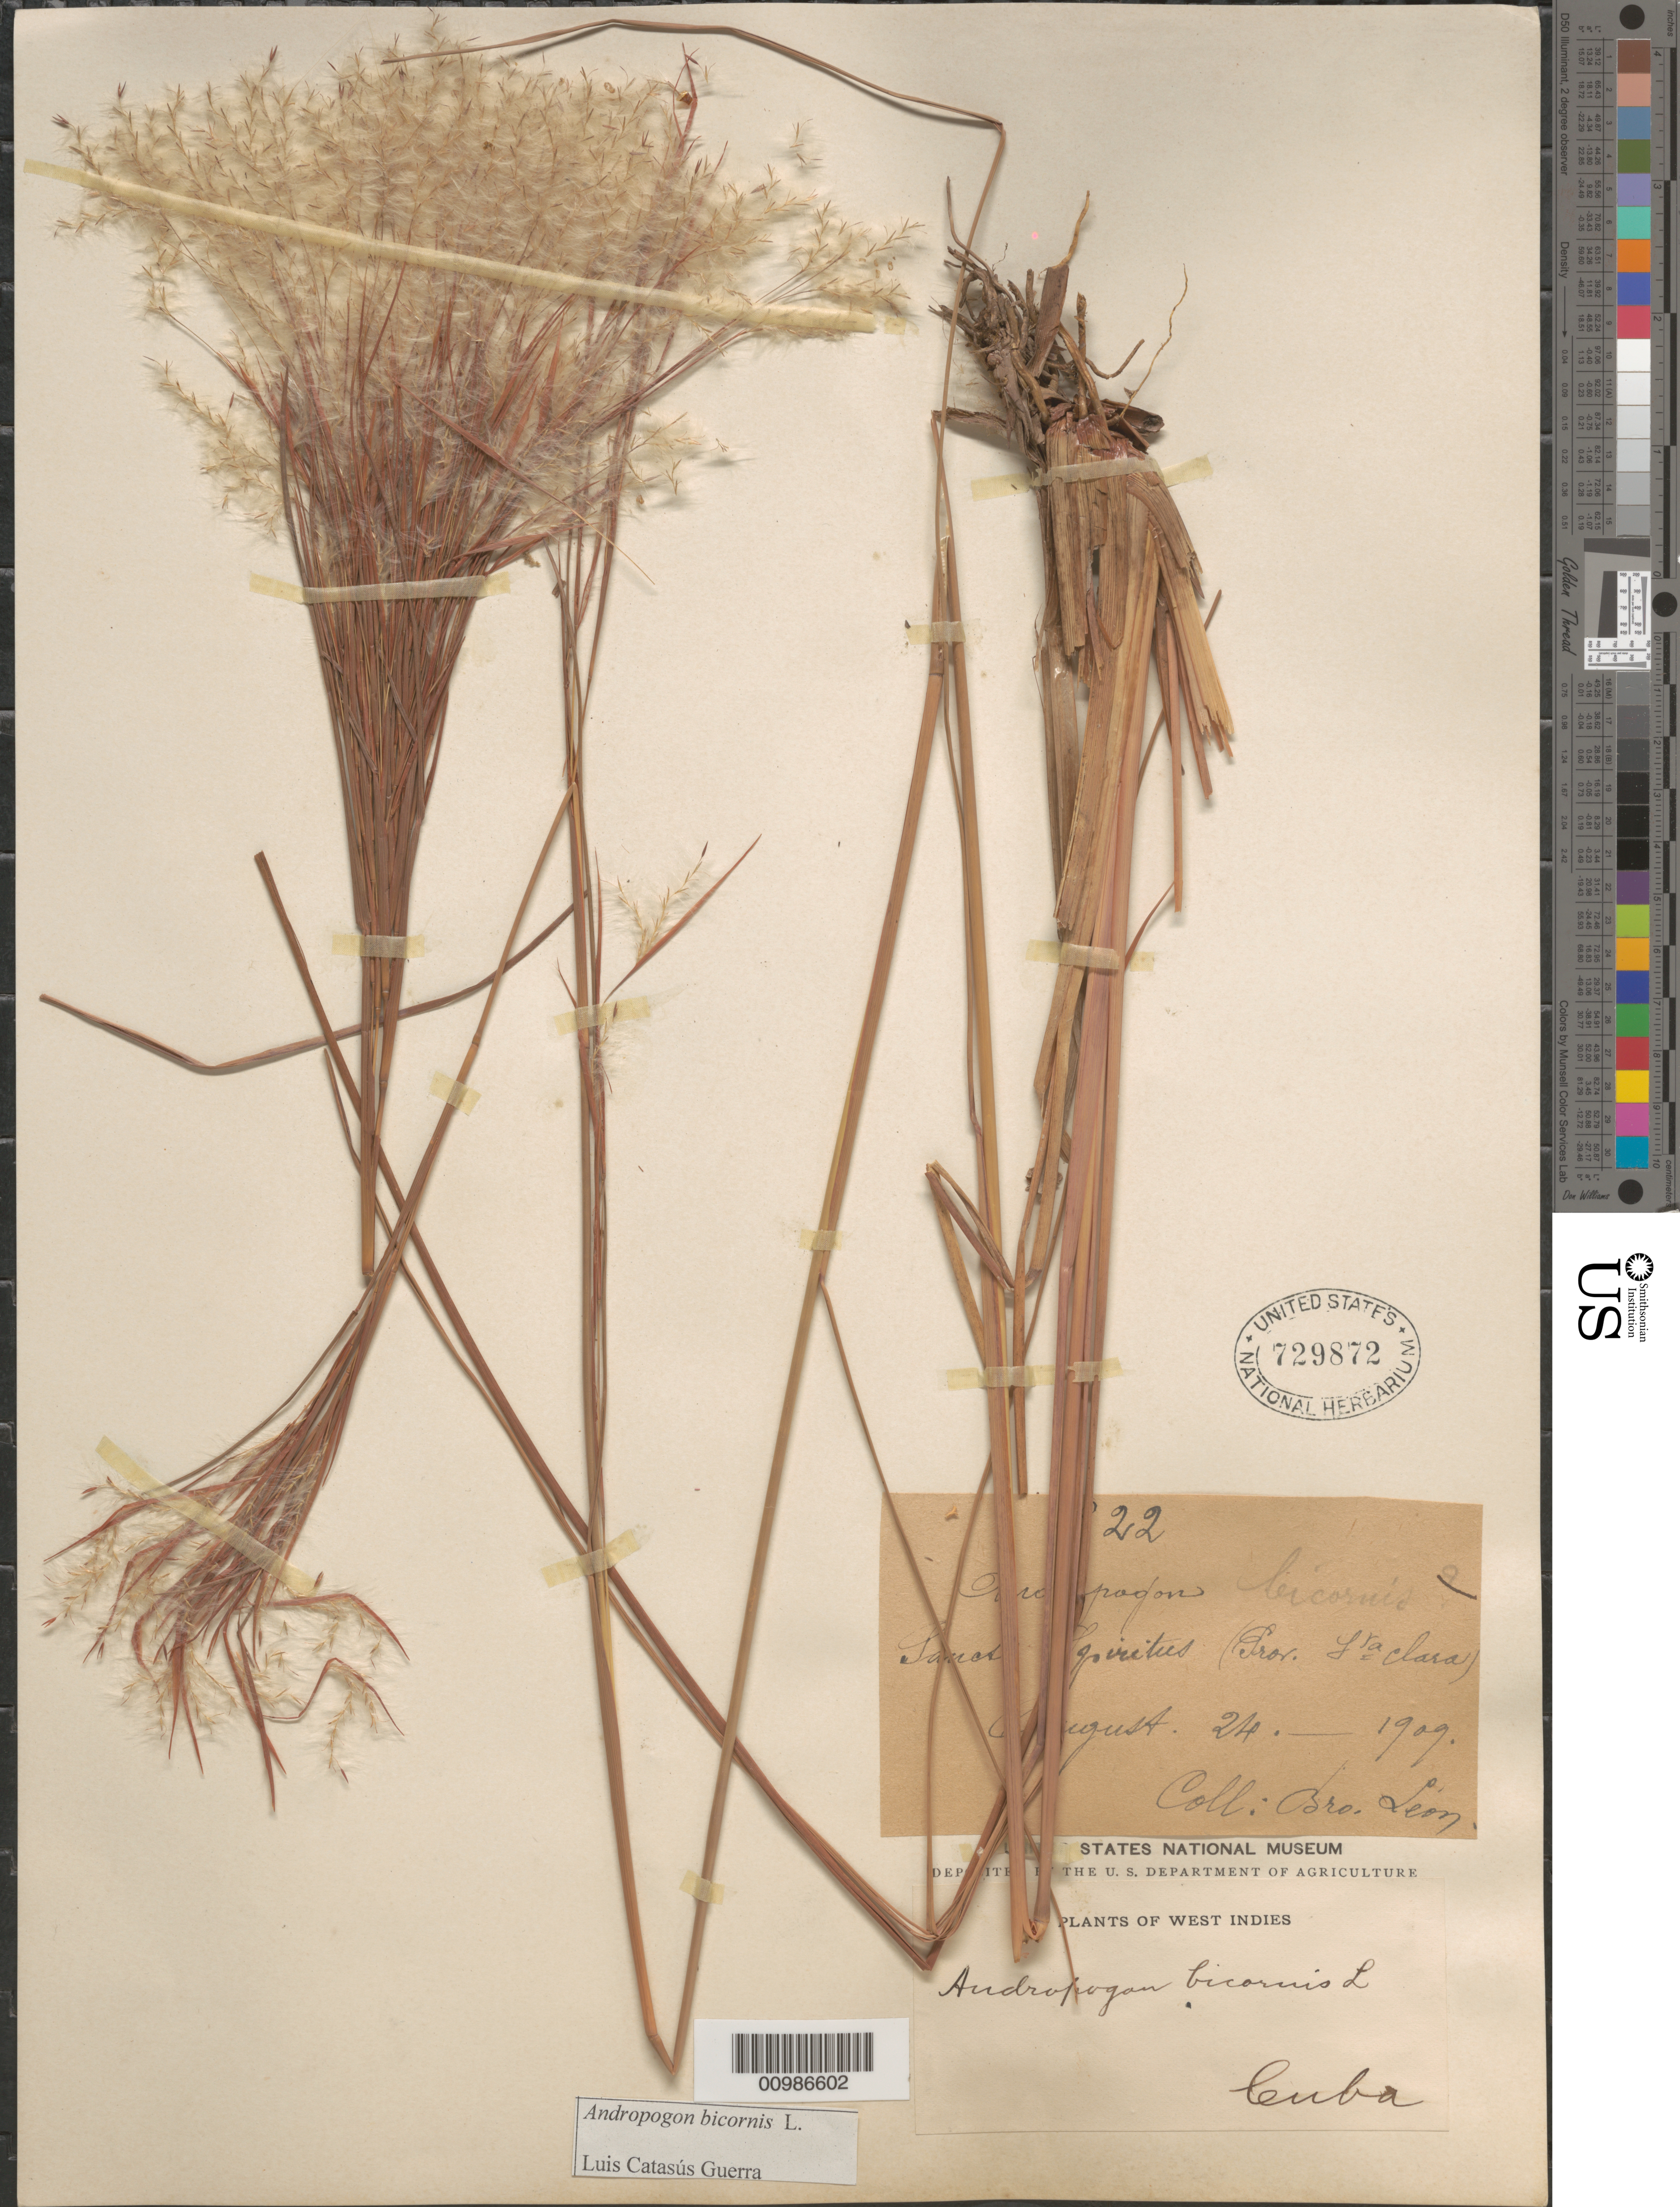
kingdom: Plantae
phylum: Tracheophyta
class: Liliopsida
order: Poales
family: Poaceae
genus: Andropogon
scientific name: Andropogon bicornis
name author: L.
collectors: Bro. León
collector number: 822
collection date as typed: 24 Aug 1909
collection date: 1909-08-24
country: Cuba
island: Cuba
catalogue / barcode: US 729872